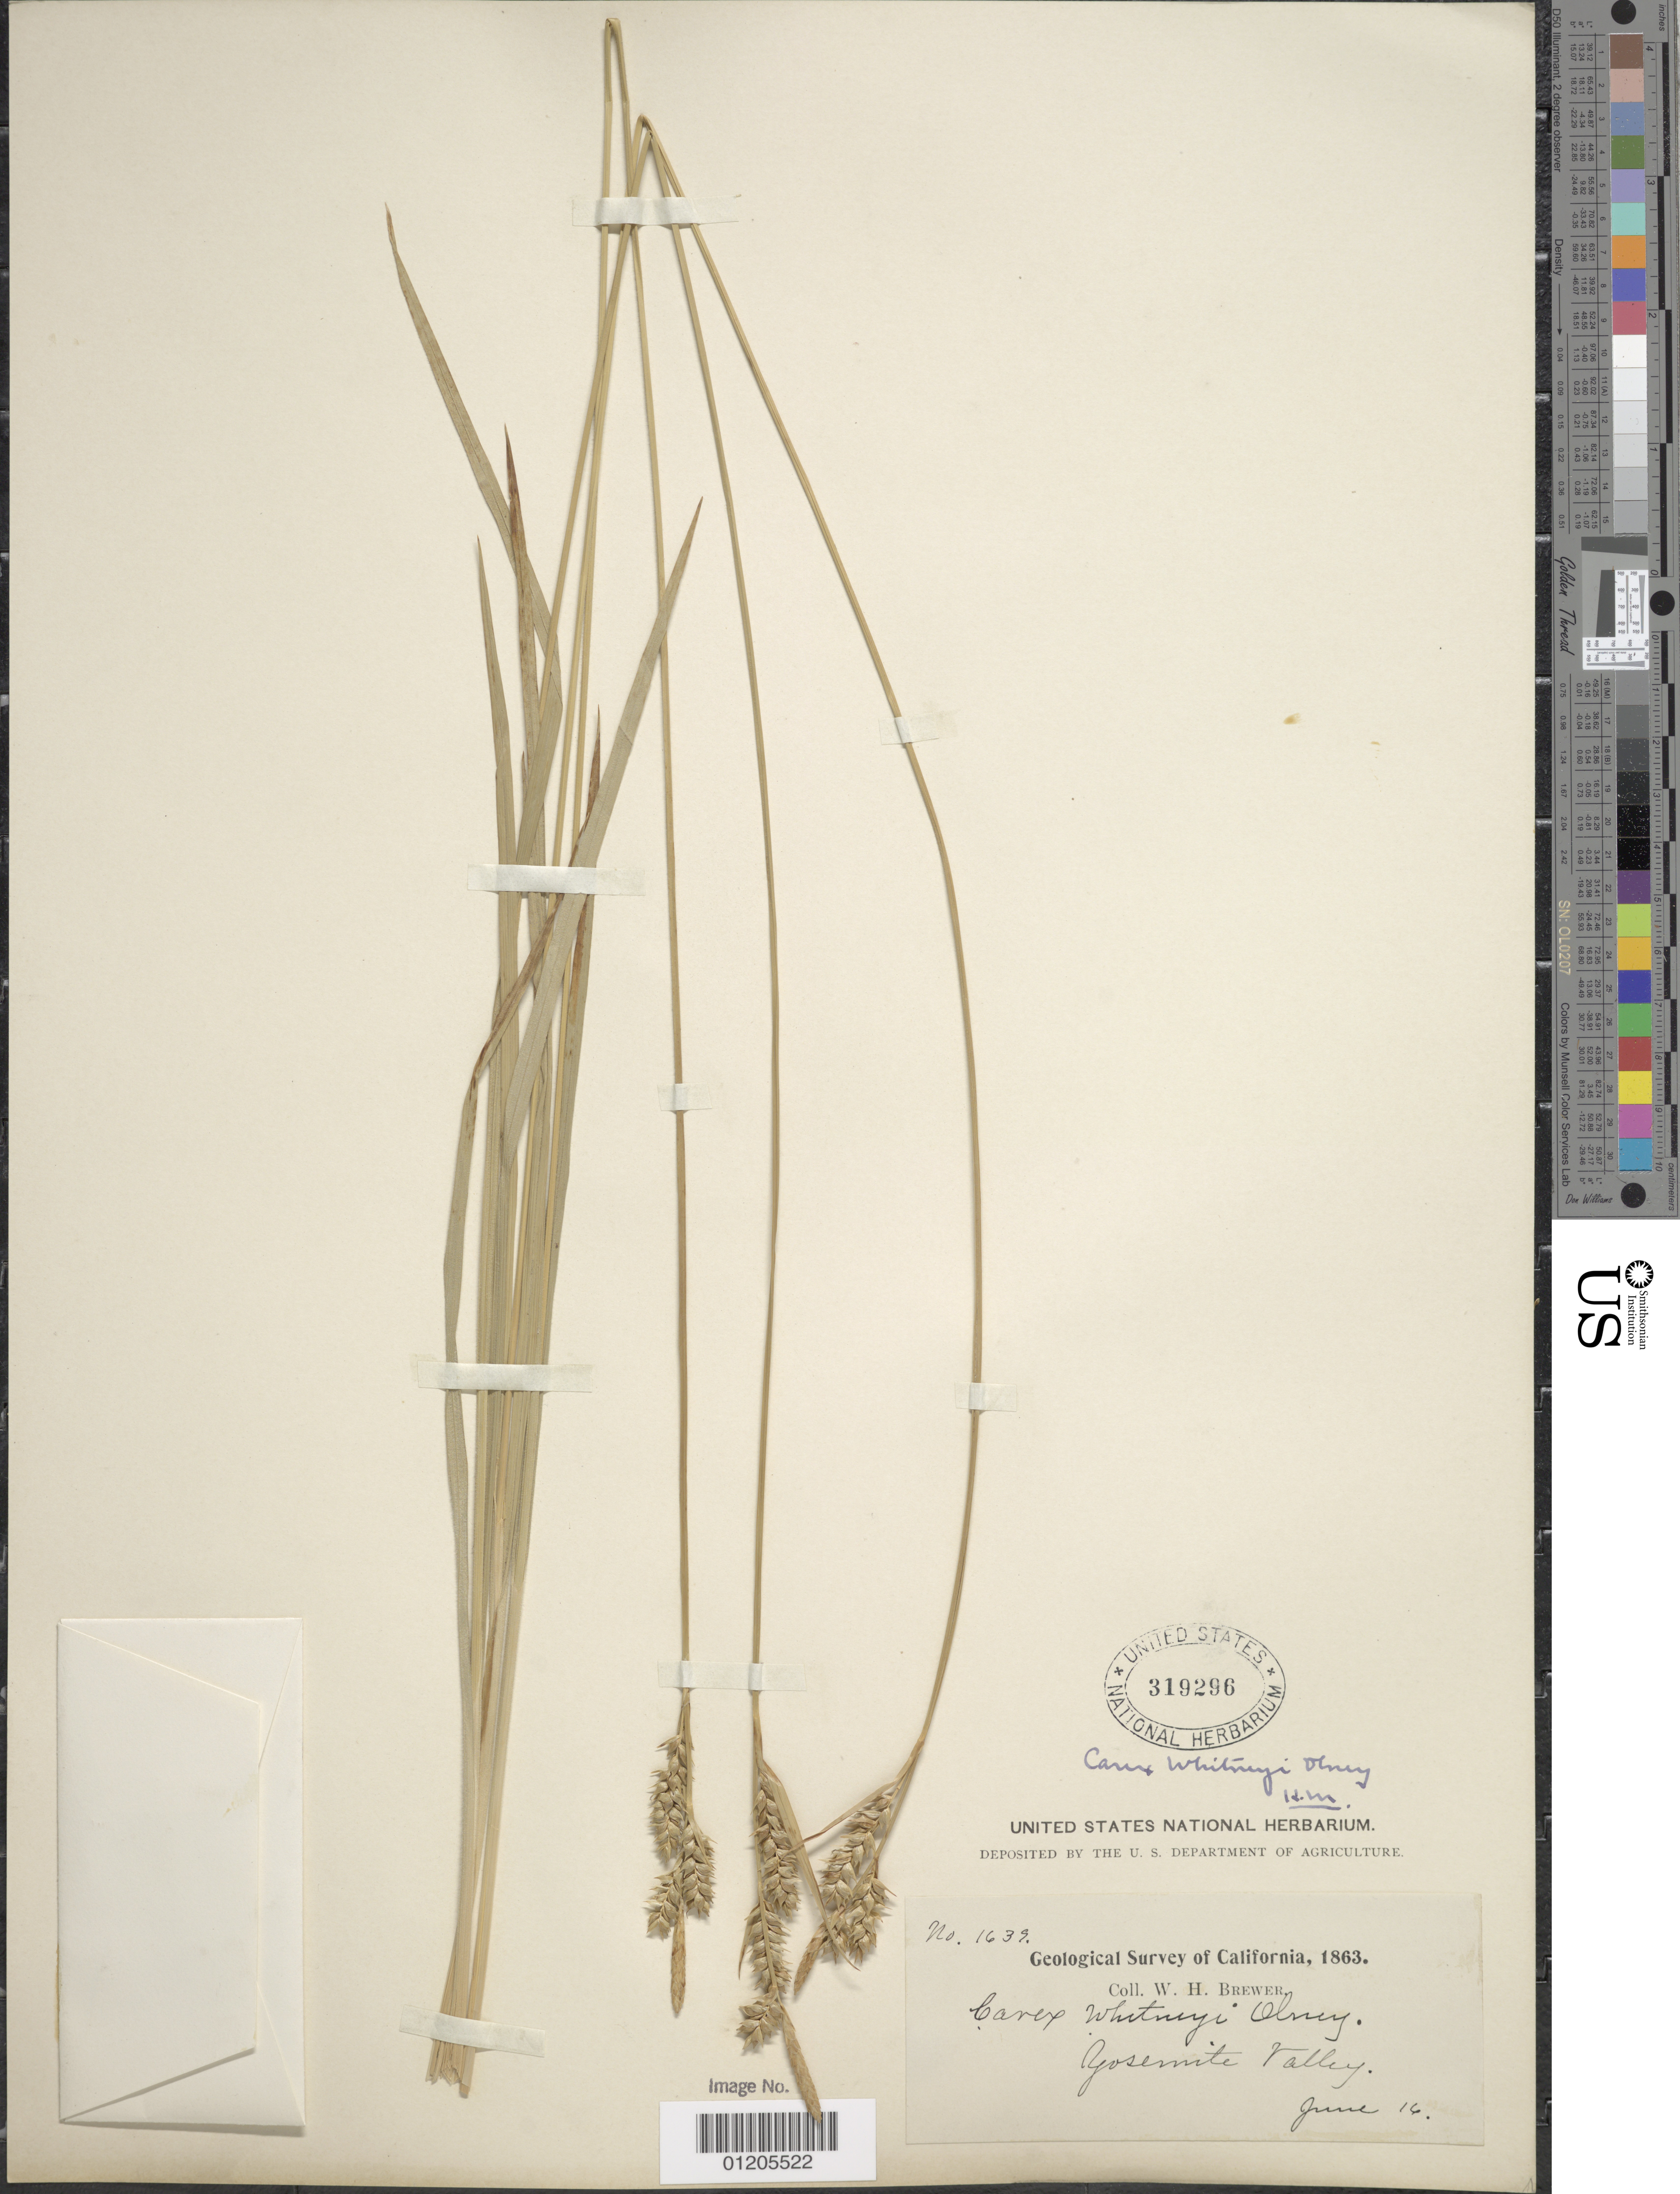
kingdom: Plantae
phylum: Tracheophyta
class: Liliopsida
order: Poales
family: Cyperaceae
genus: Carex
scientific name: Carex whitneyi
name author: Olney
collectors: W. H. Brewer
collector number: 1639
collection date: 1863-06-16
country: United States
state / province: California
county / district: Mariposa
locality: Yosemite Valley.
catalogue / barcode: US 319296